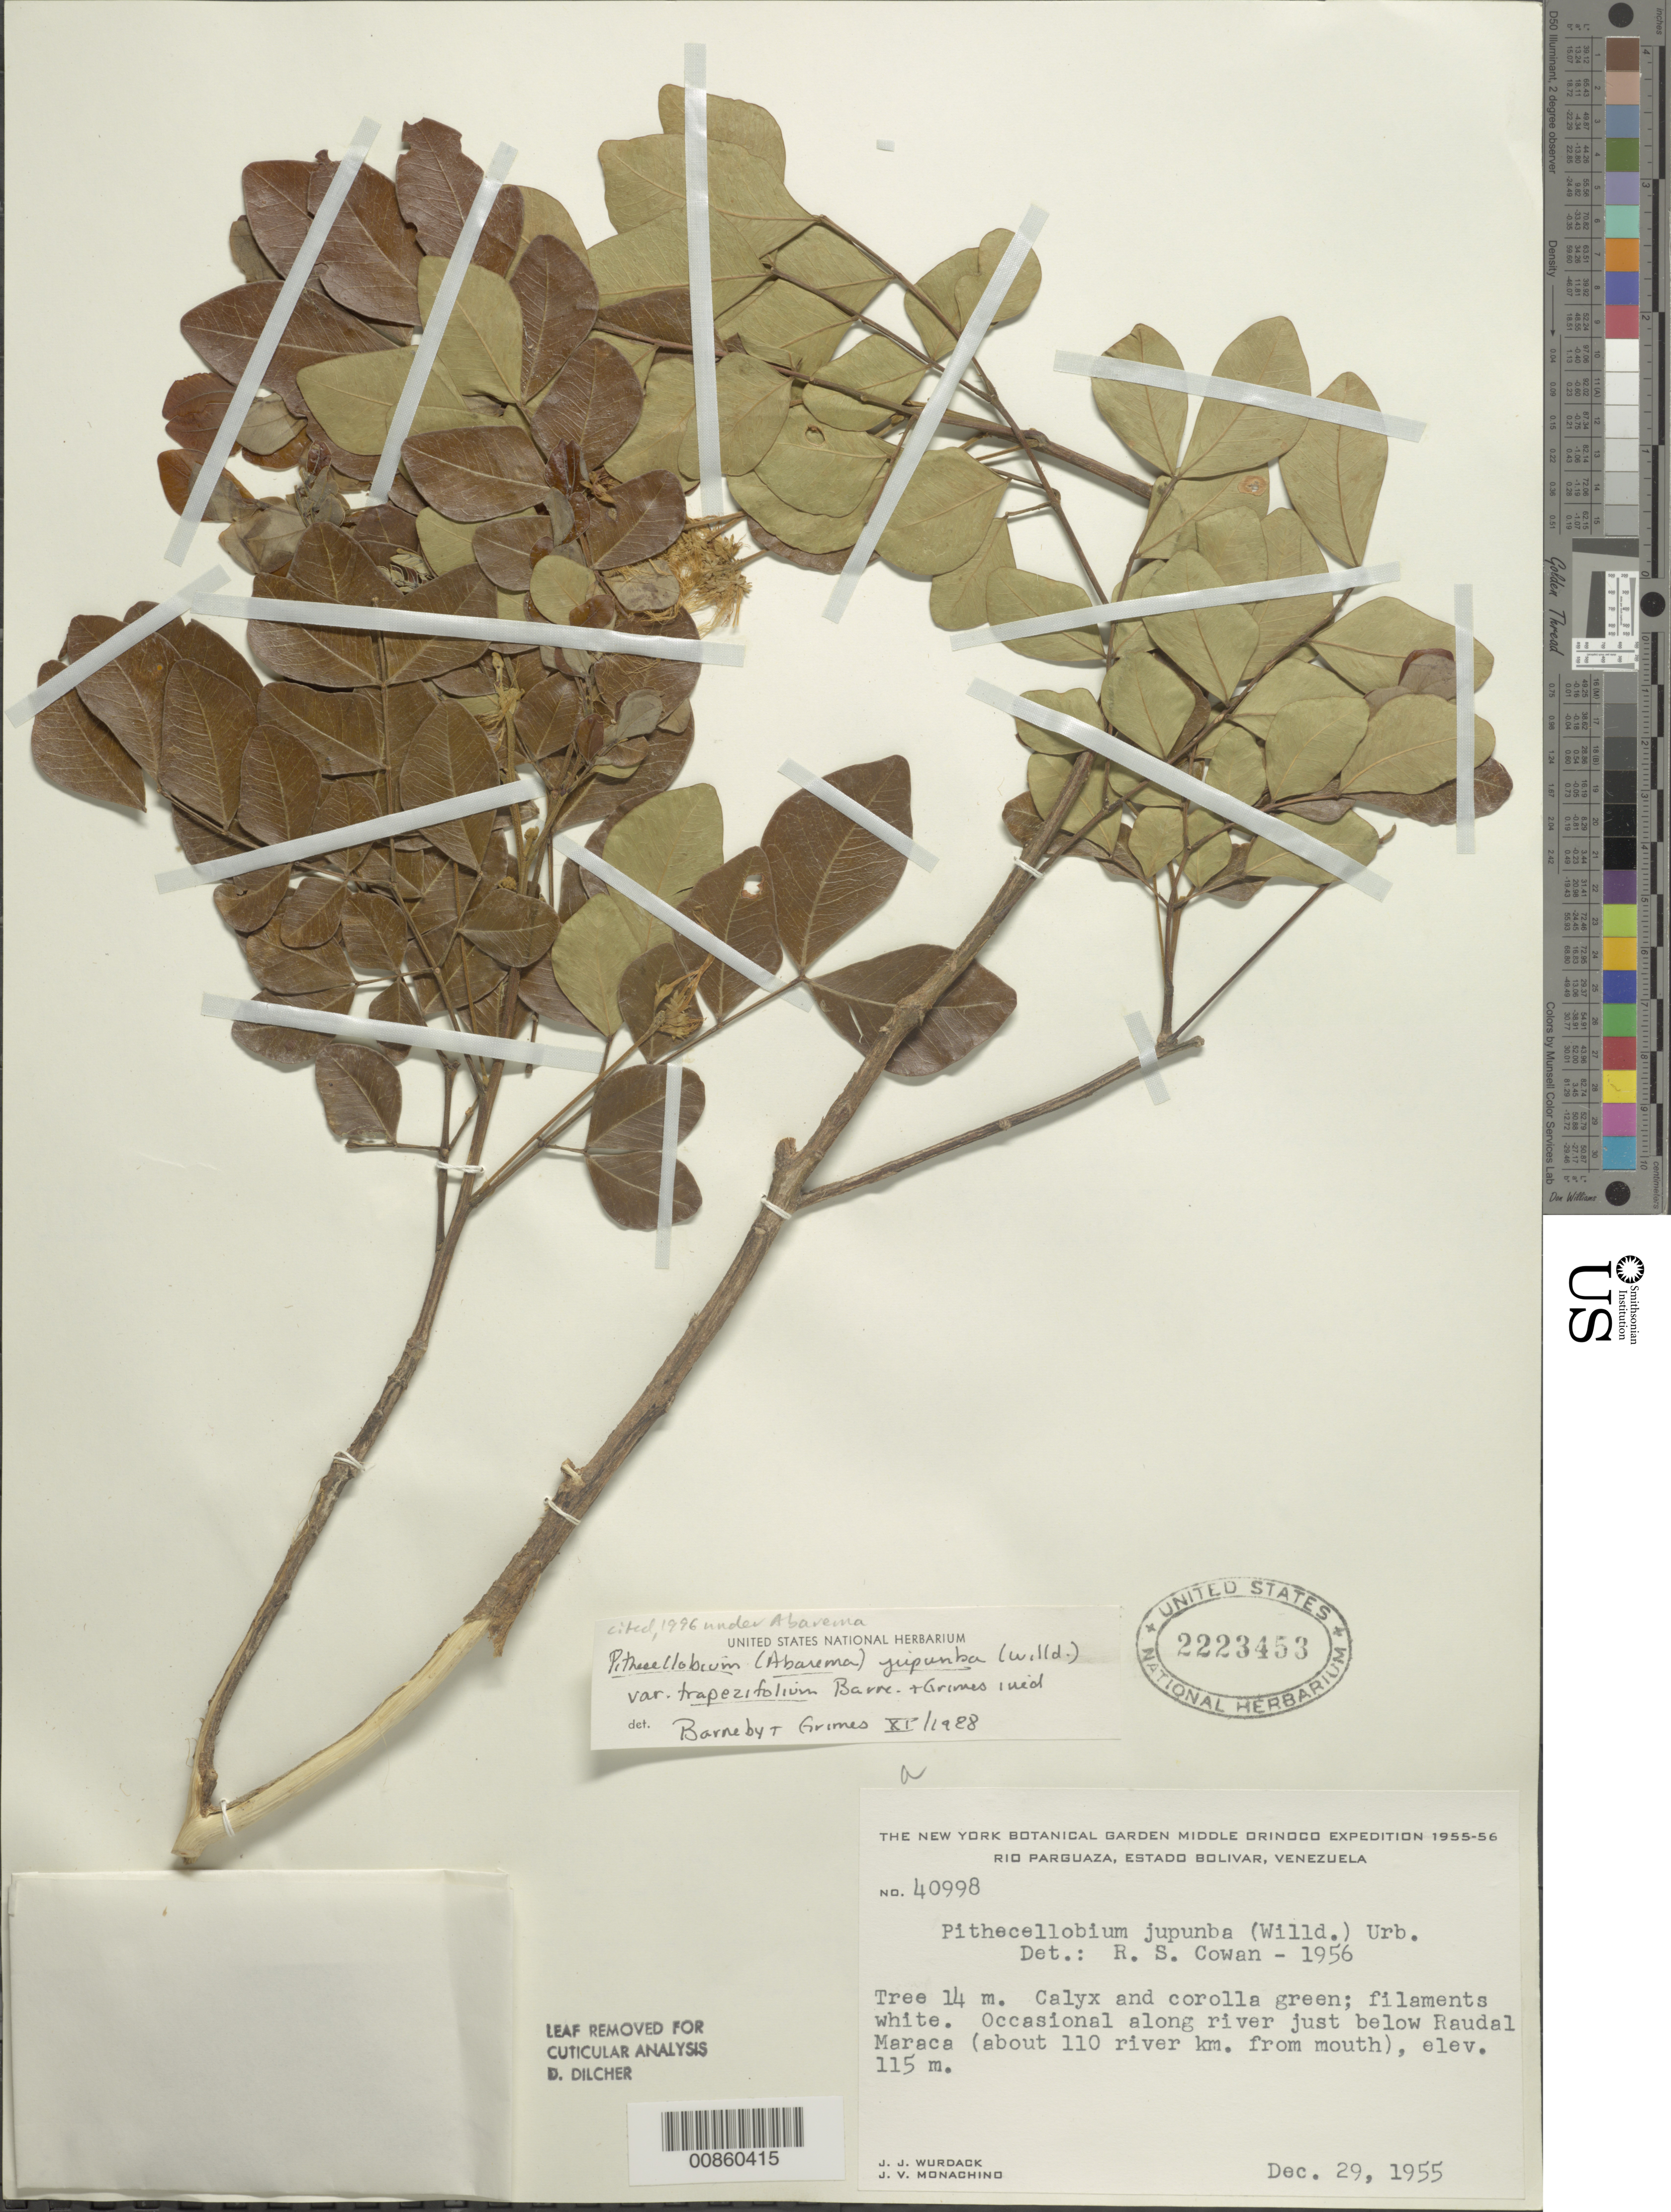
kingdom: Plantae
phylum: Tracheophyta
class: Magnoliopsida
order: Fabales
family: Fabaceae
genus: Jupunba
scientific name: Jupunba trapezifolia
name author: (Vahl) Moldenke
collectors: J. J. Wurdack & J. V. Monachino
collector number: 40998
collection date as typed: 29-Dec-55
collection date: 1955-12-29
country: Venezuela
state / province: Bolívar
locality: Río Parguaza, just below Raudal Maraca (about 110 river km from mouth)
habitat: Along river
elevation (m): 115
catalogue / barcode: US 2223453